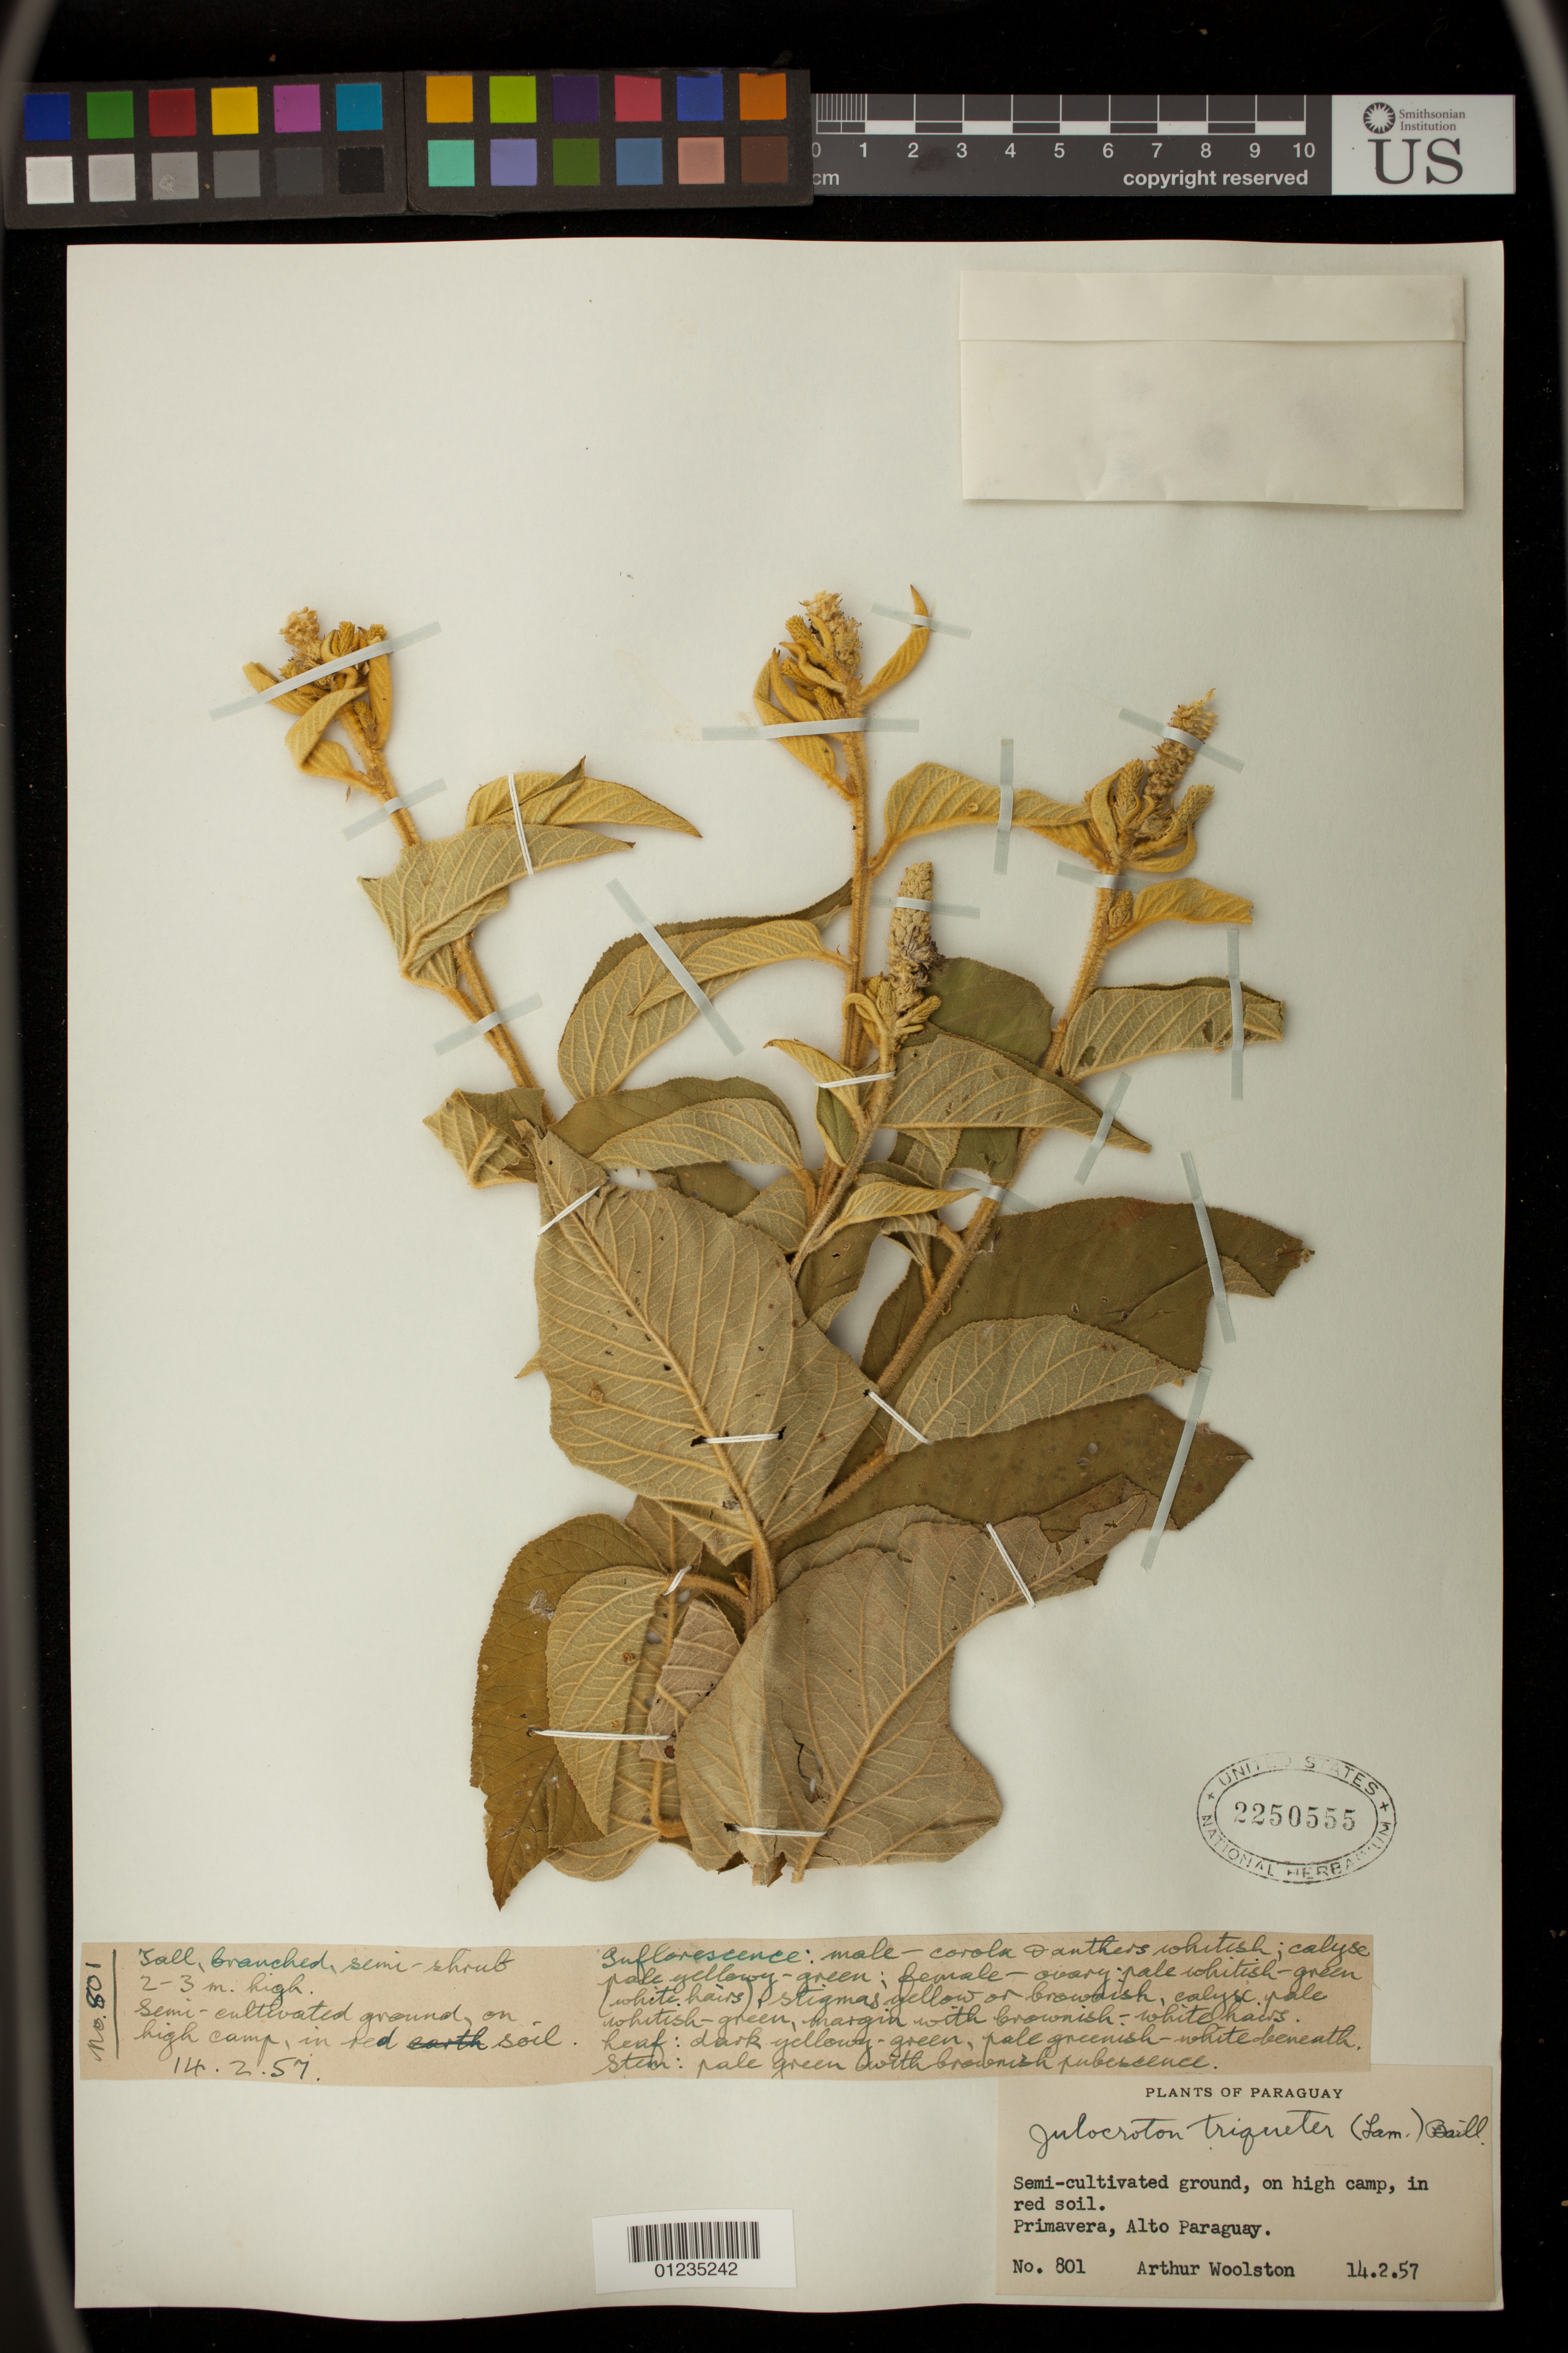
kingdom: Plantae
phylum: Tracheophyta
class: Magnoliopsida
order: Malpighiales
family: Euphorbiaceae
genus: Julocroton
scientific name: Julocroton triqueter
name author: (Lam.) Didr.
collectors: A. L. Woolston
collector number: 801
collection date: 1957-02-14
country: Paraguay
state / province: Alto Paraguay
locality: Primavera, semi-cultivated ground, on high camp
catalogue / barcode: US 2250555